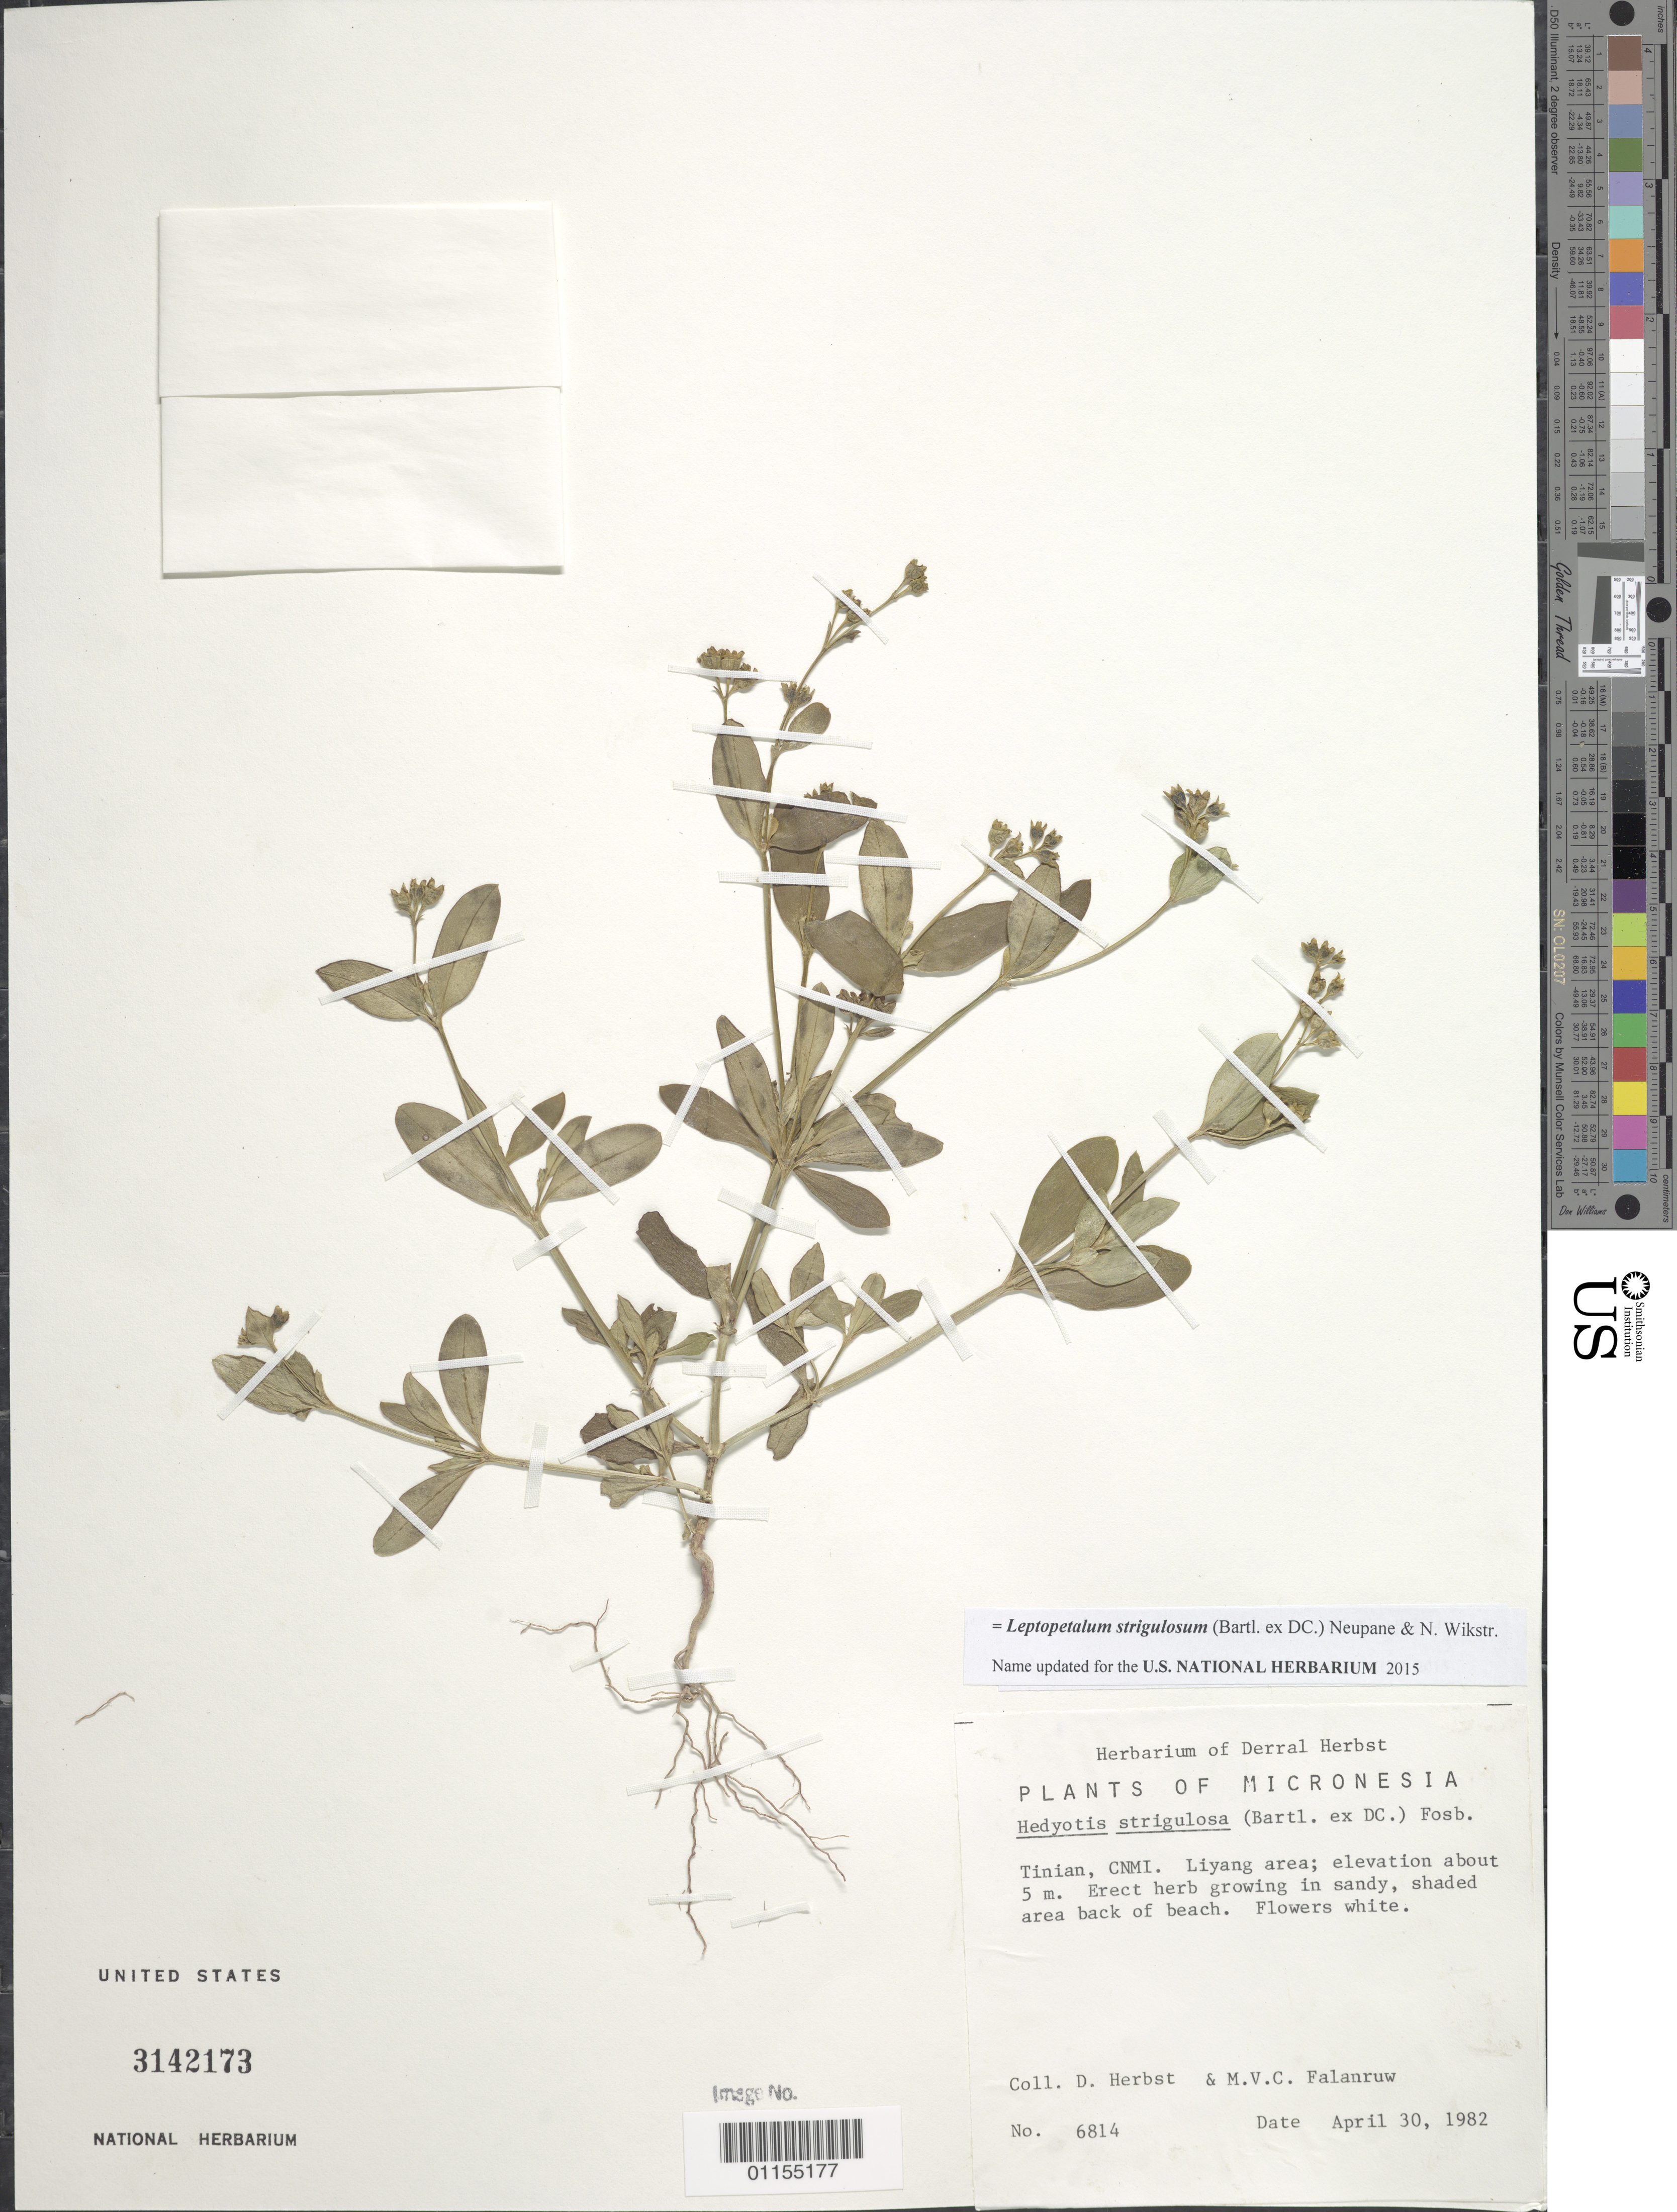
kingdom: Plantae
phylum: Tracheophyta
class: Magnoliopsida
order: Gentianales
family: Rubiaceae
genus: Leptopetalum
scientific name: Leptopetalum strigulosum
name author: (Bartl. ex DC.) Neupane & N. Wikstr.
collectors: D. R. Herbst & M. Falanruw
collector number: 6814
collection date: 1982-04-30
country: Northern Mariana Islands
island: Tinian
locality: Tinian, Liyang area.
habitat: Shaded area back of beach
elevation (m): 5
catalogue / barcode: US 3142173